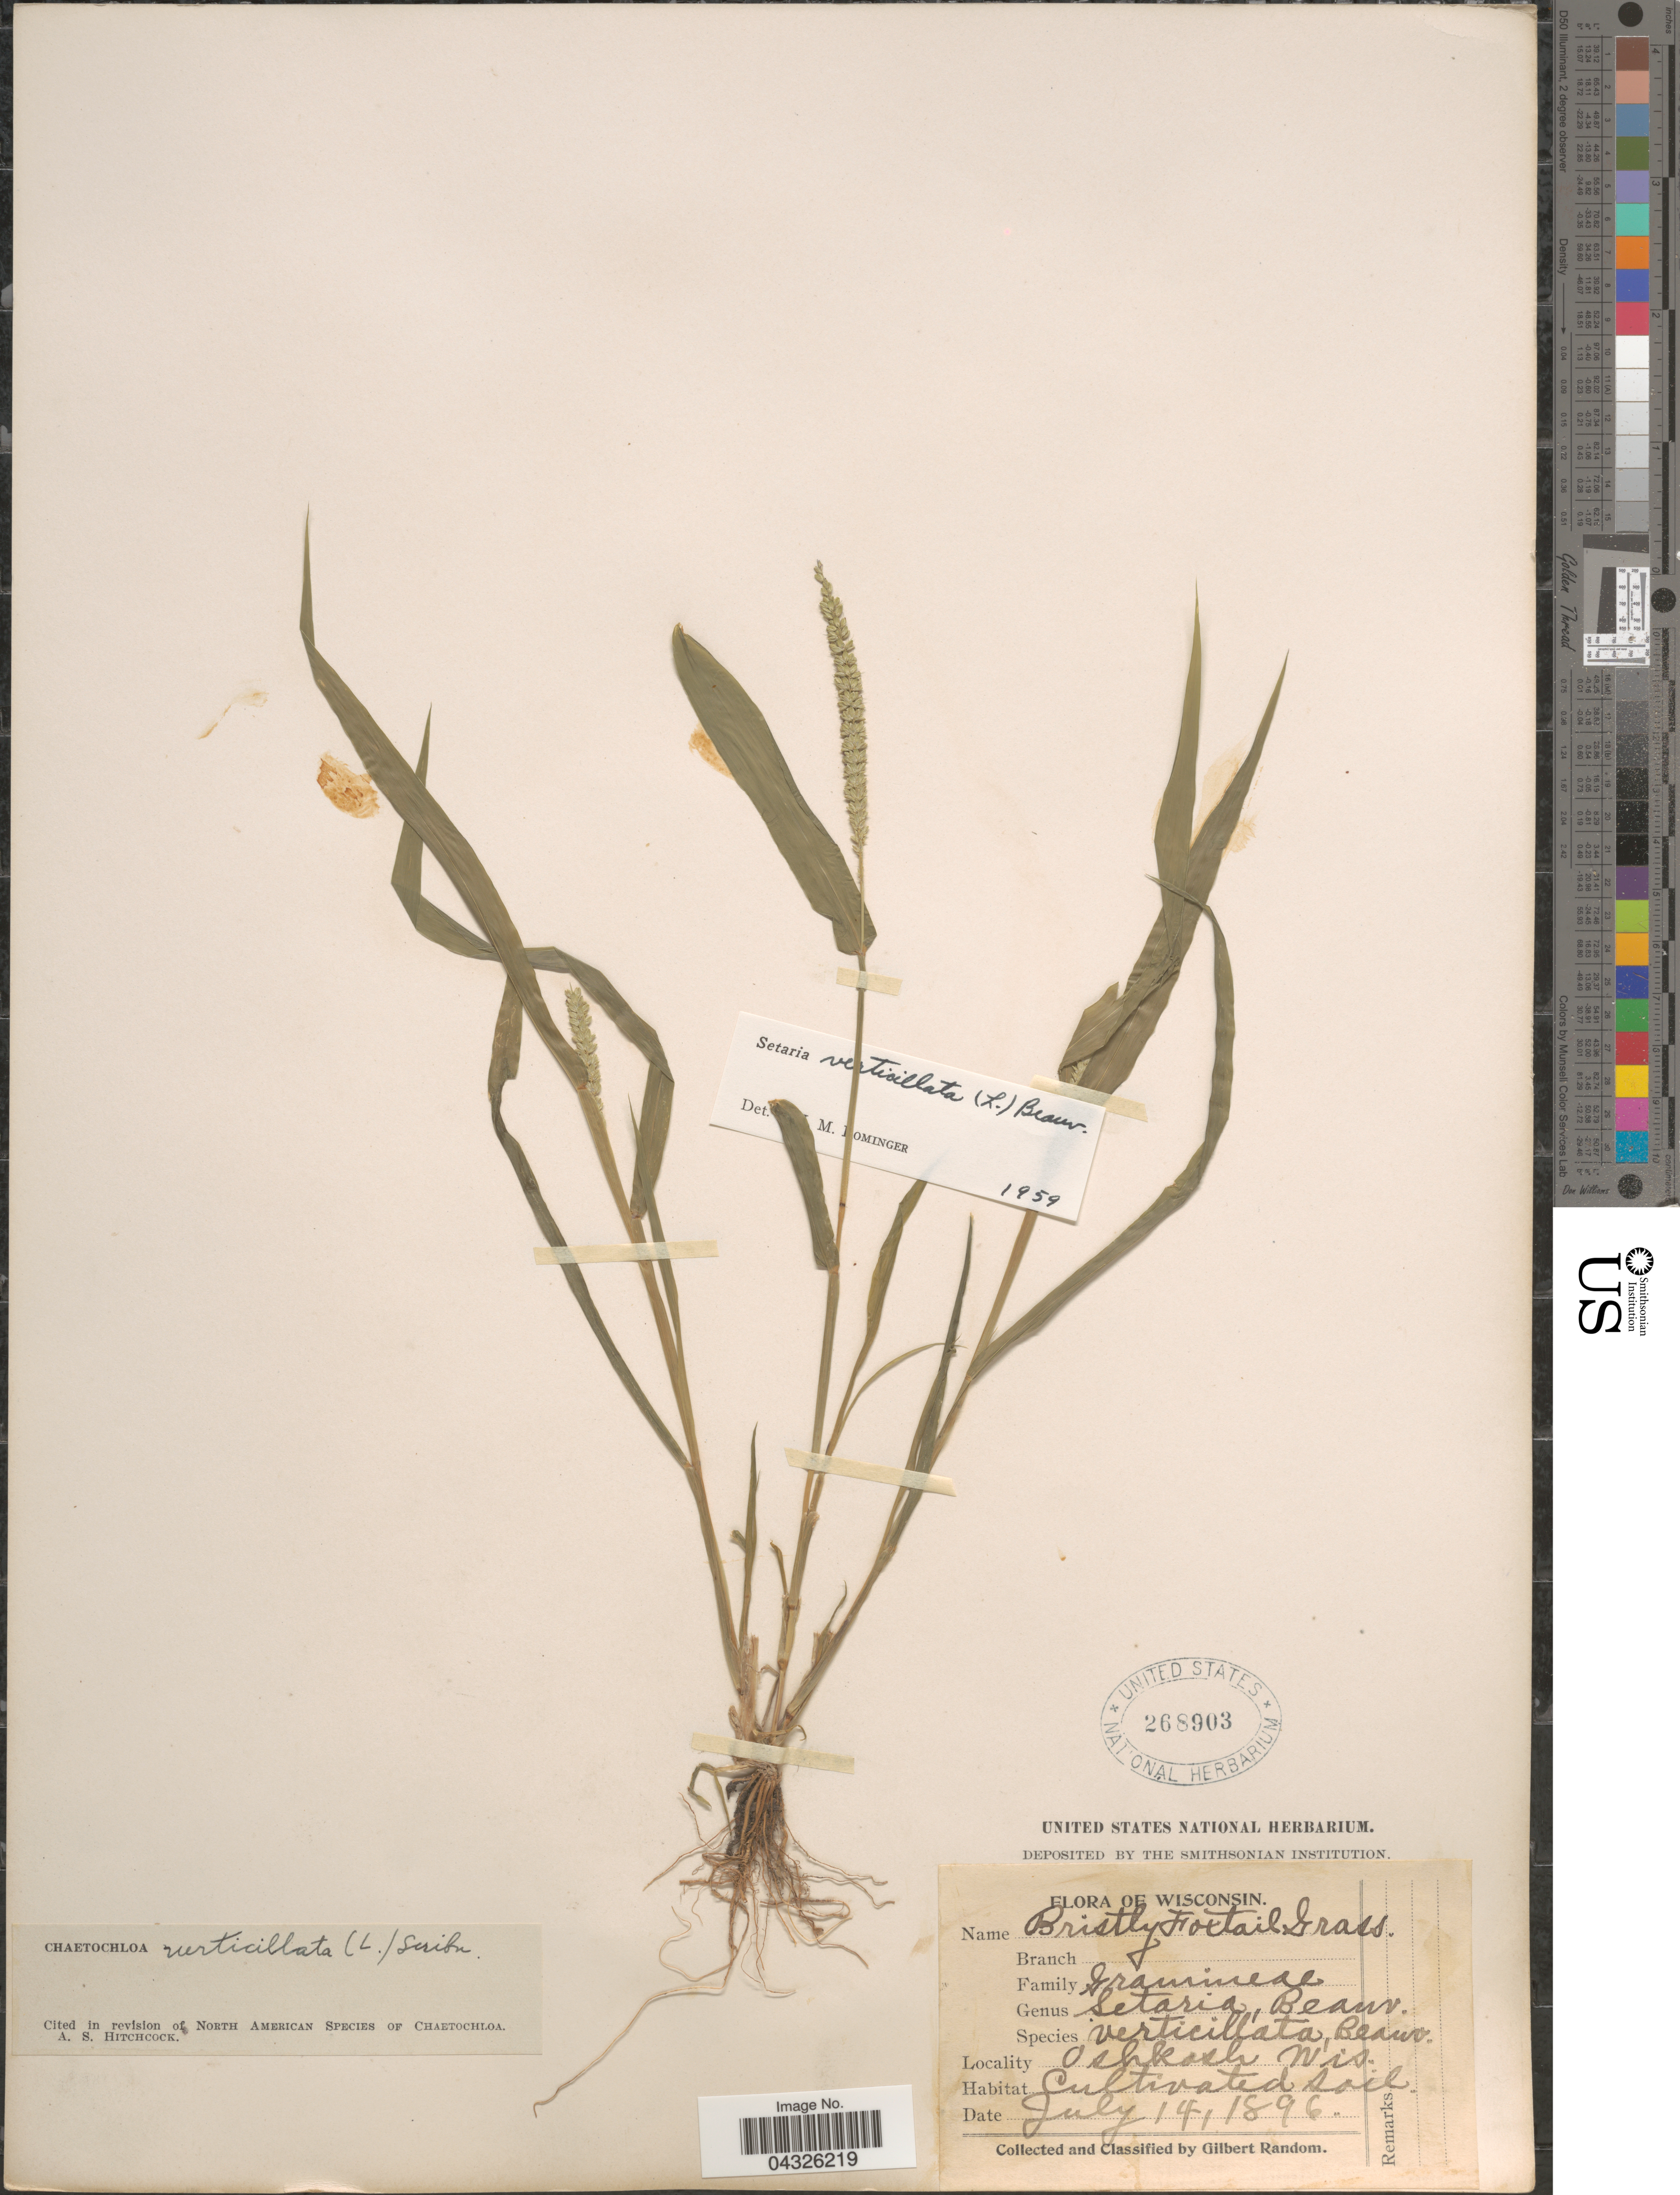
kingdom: Plantae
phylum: Tracheophyta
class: Liliopsida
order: Poales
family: Poaceae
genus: Setaria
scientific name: Setaria verticillata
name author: (L.) P. Beauv.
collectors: G. Random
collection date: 1896-07-14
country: United States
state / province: Wisconsin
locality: Oshkosh.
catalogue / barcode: US 268903